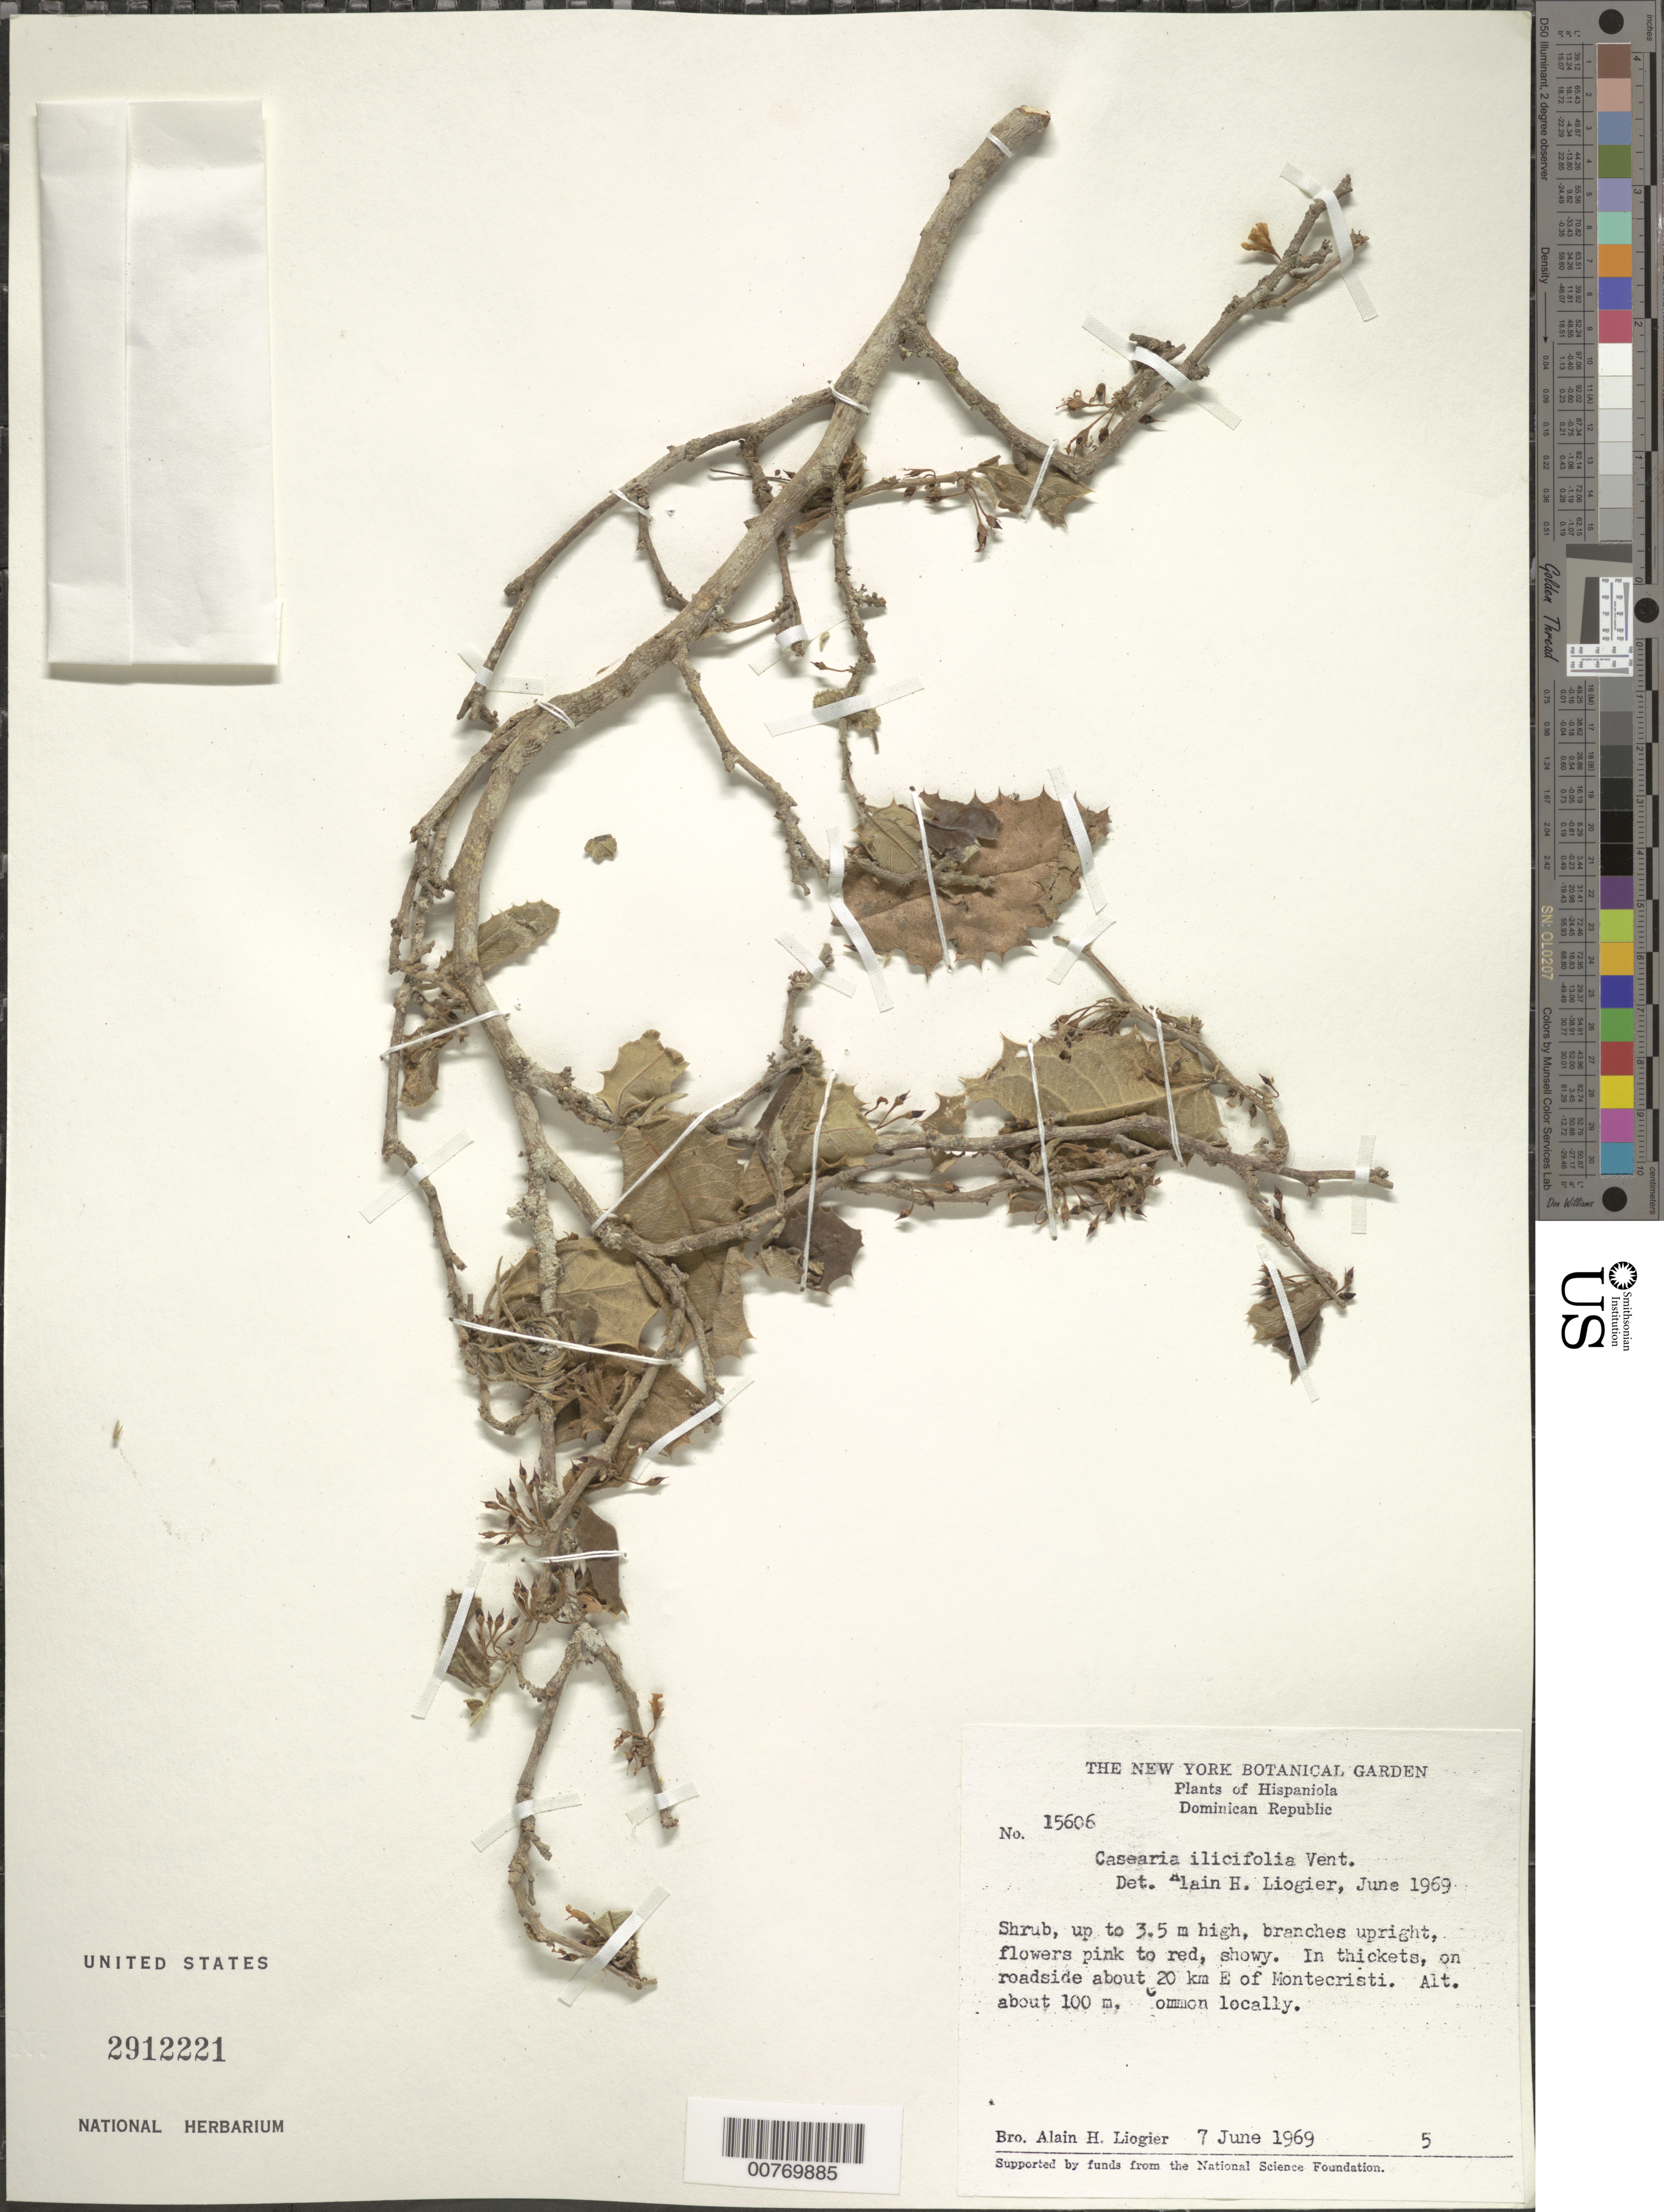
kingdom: Plantae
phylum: Tracheophyta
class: Magnoliopsida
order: Malpighiales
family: Salicaceae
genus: Casearia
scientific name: Casearia ilicifolia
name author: Vent.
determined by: Liogier, Alain H.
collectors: A. H. Liogier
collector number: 15606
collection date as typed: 07 Jun 1969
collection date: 1969-06-07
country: Dominican Republic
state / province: Monte Cristi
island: Hispaniola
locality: Roadside about 20 km E of Montecristi.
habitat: In thickets.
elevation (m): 100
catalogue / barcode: US 2912221